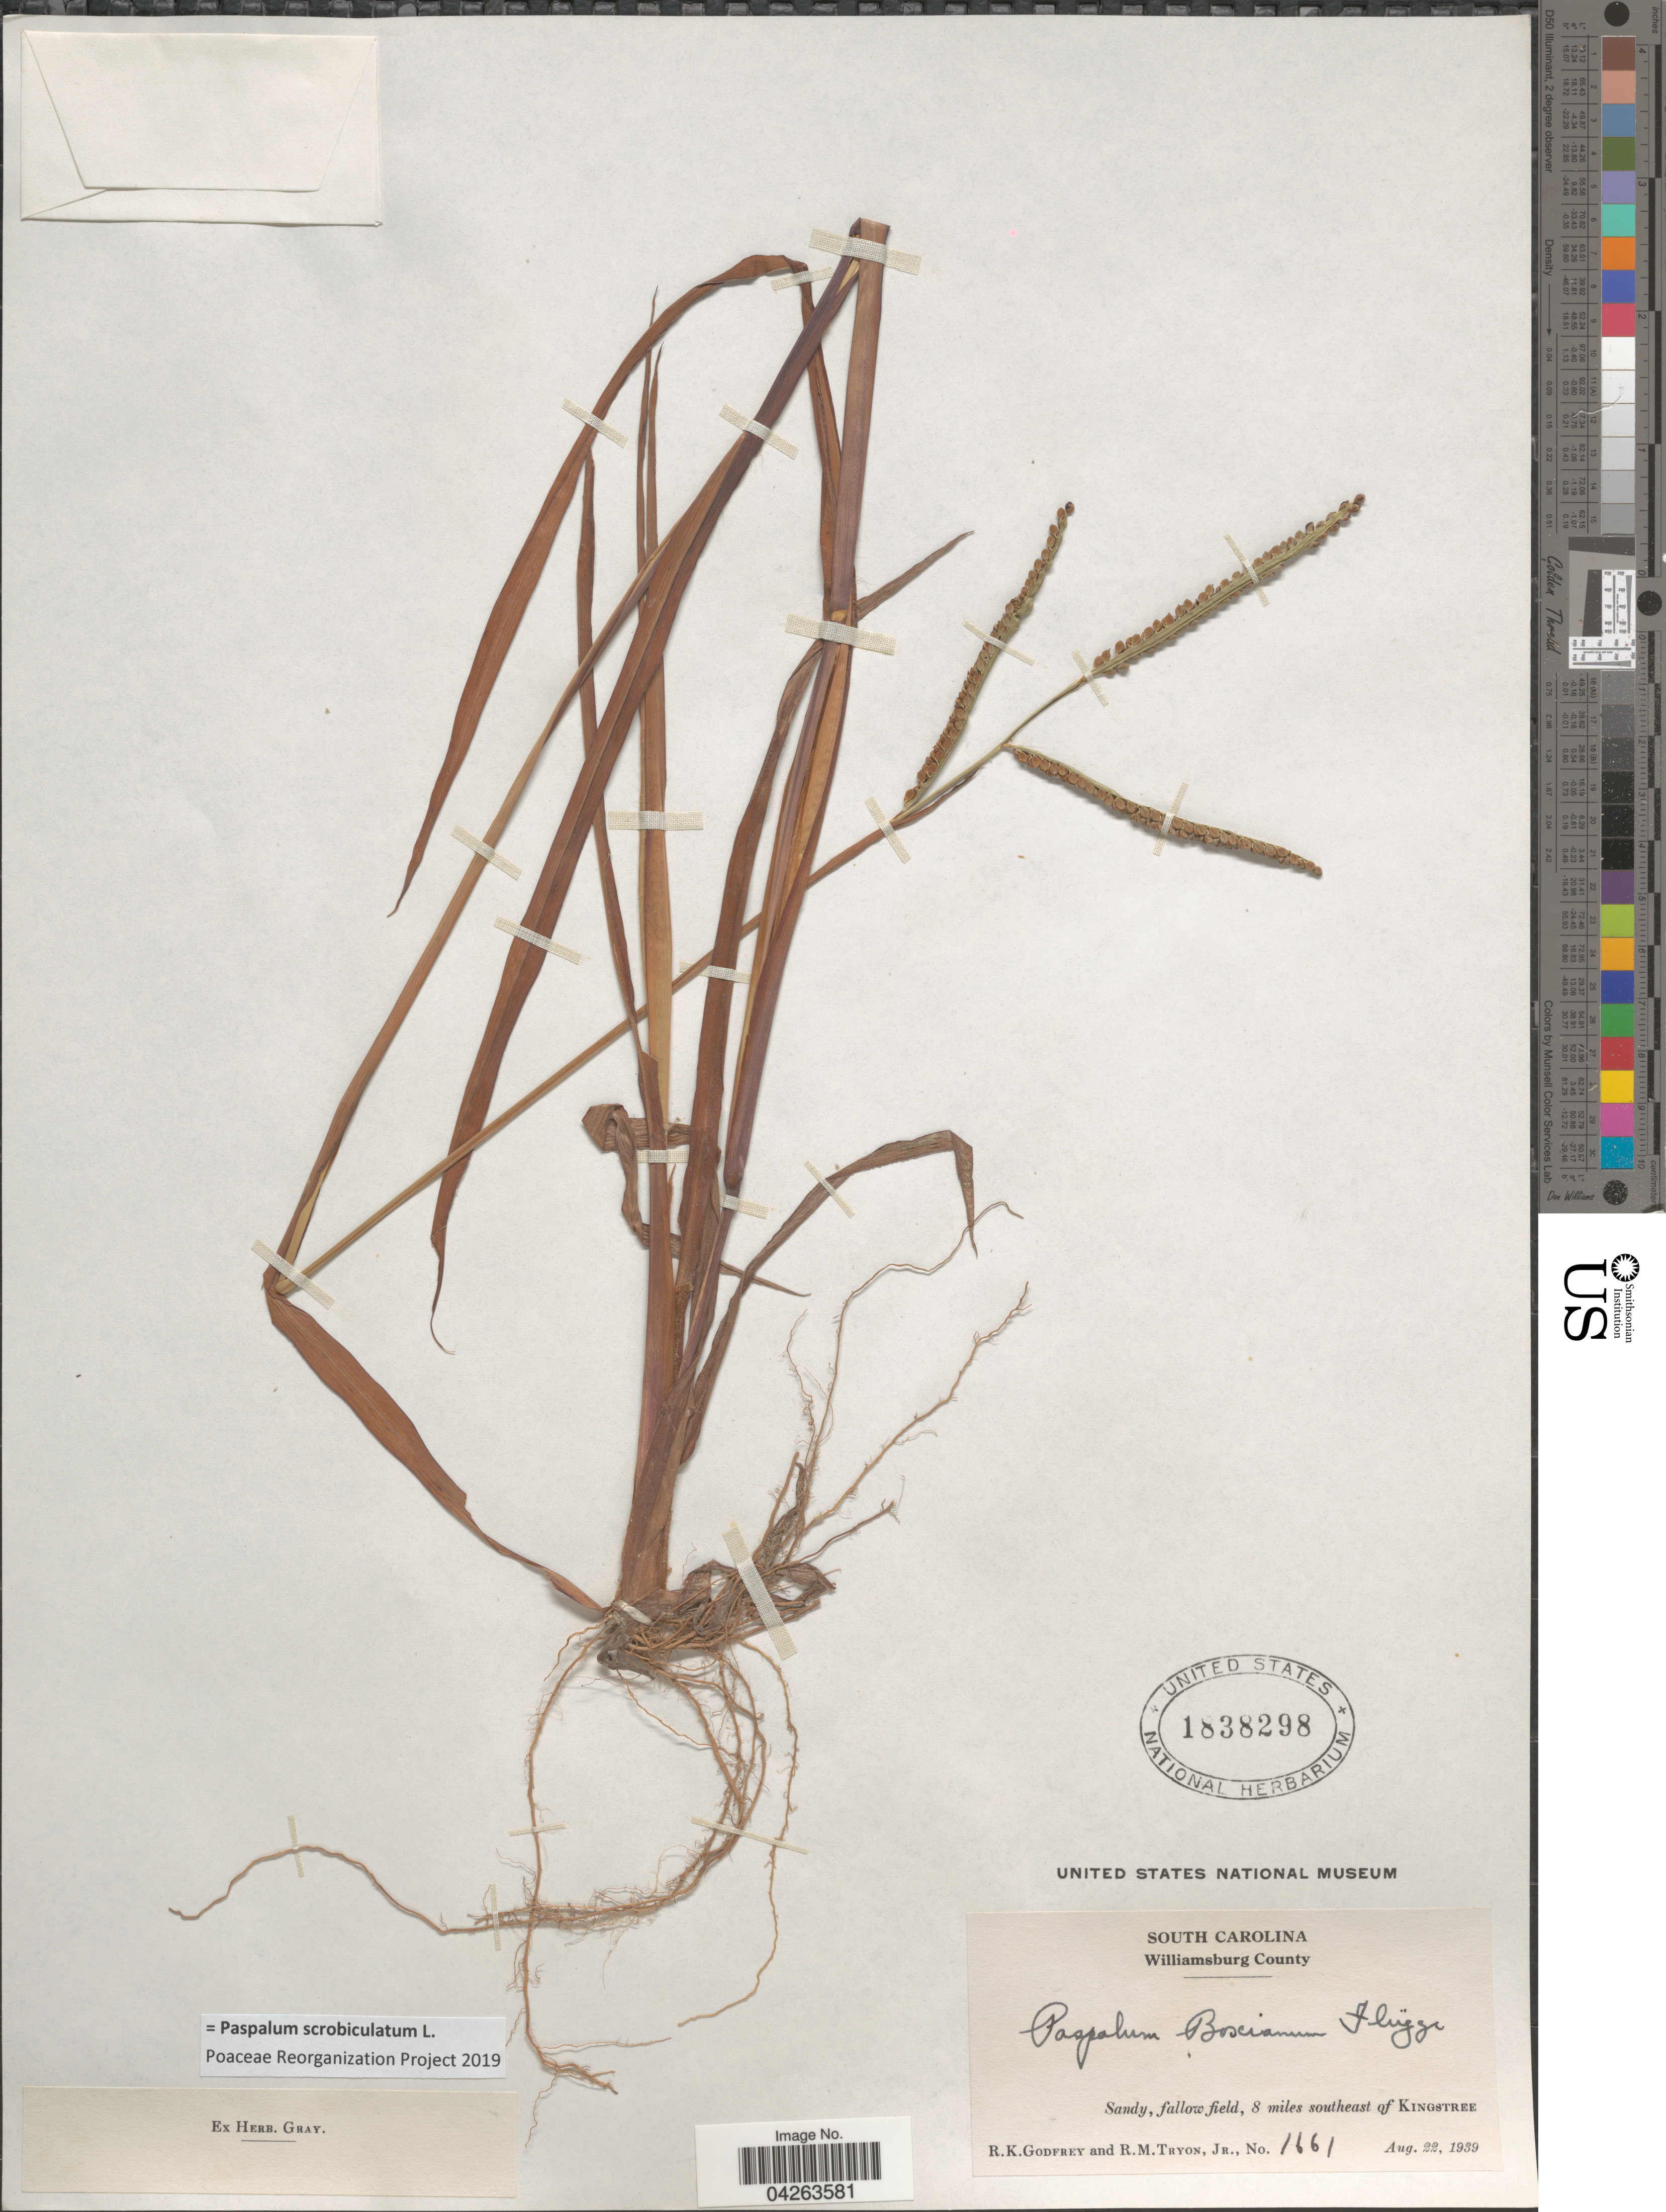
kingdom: Plantae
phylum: Tracheophyta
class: Liliopsida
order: Poales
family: Poaceae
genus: Paspalum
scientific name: Paspalum scrobiculatum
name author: L.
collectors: R. K. Godfrey & R. Tryon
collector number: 1661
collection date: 1939-08-22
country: United States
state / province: South Carolina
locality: Williamsburg County. Sandy, fallow field, 8 miles southeast of Kingstree.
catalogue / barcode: US 1838298